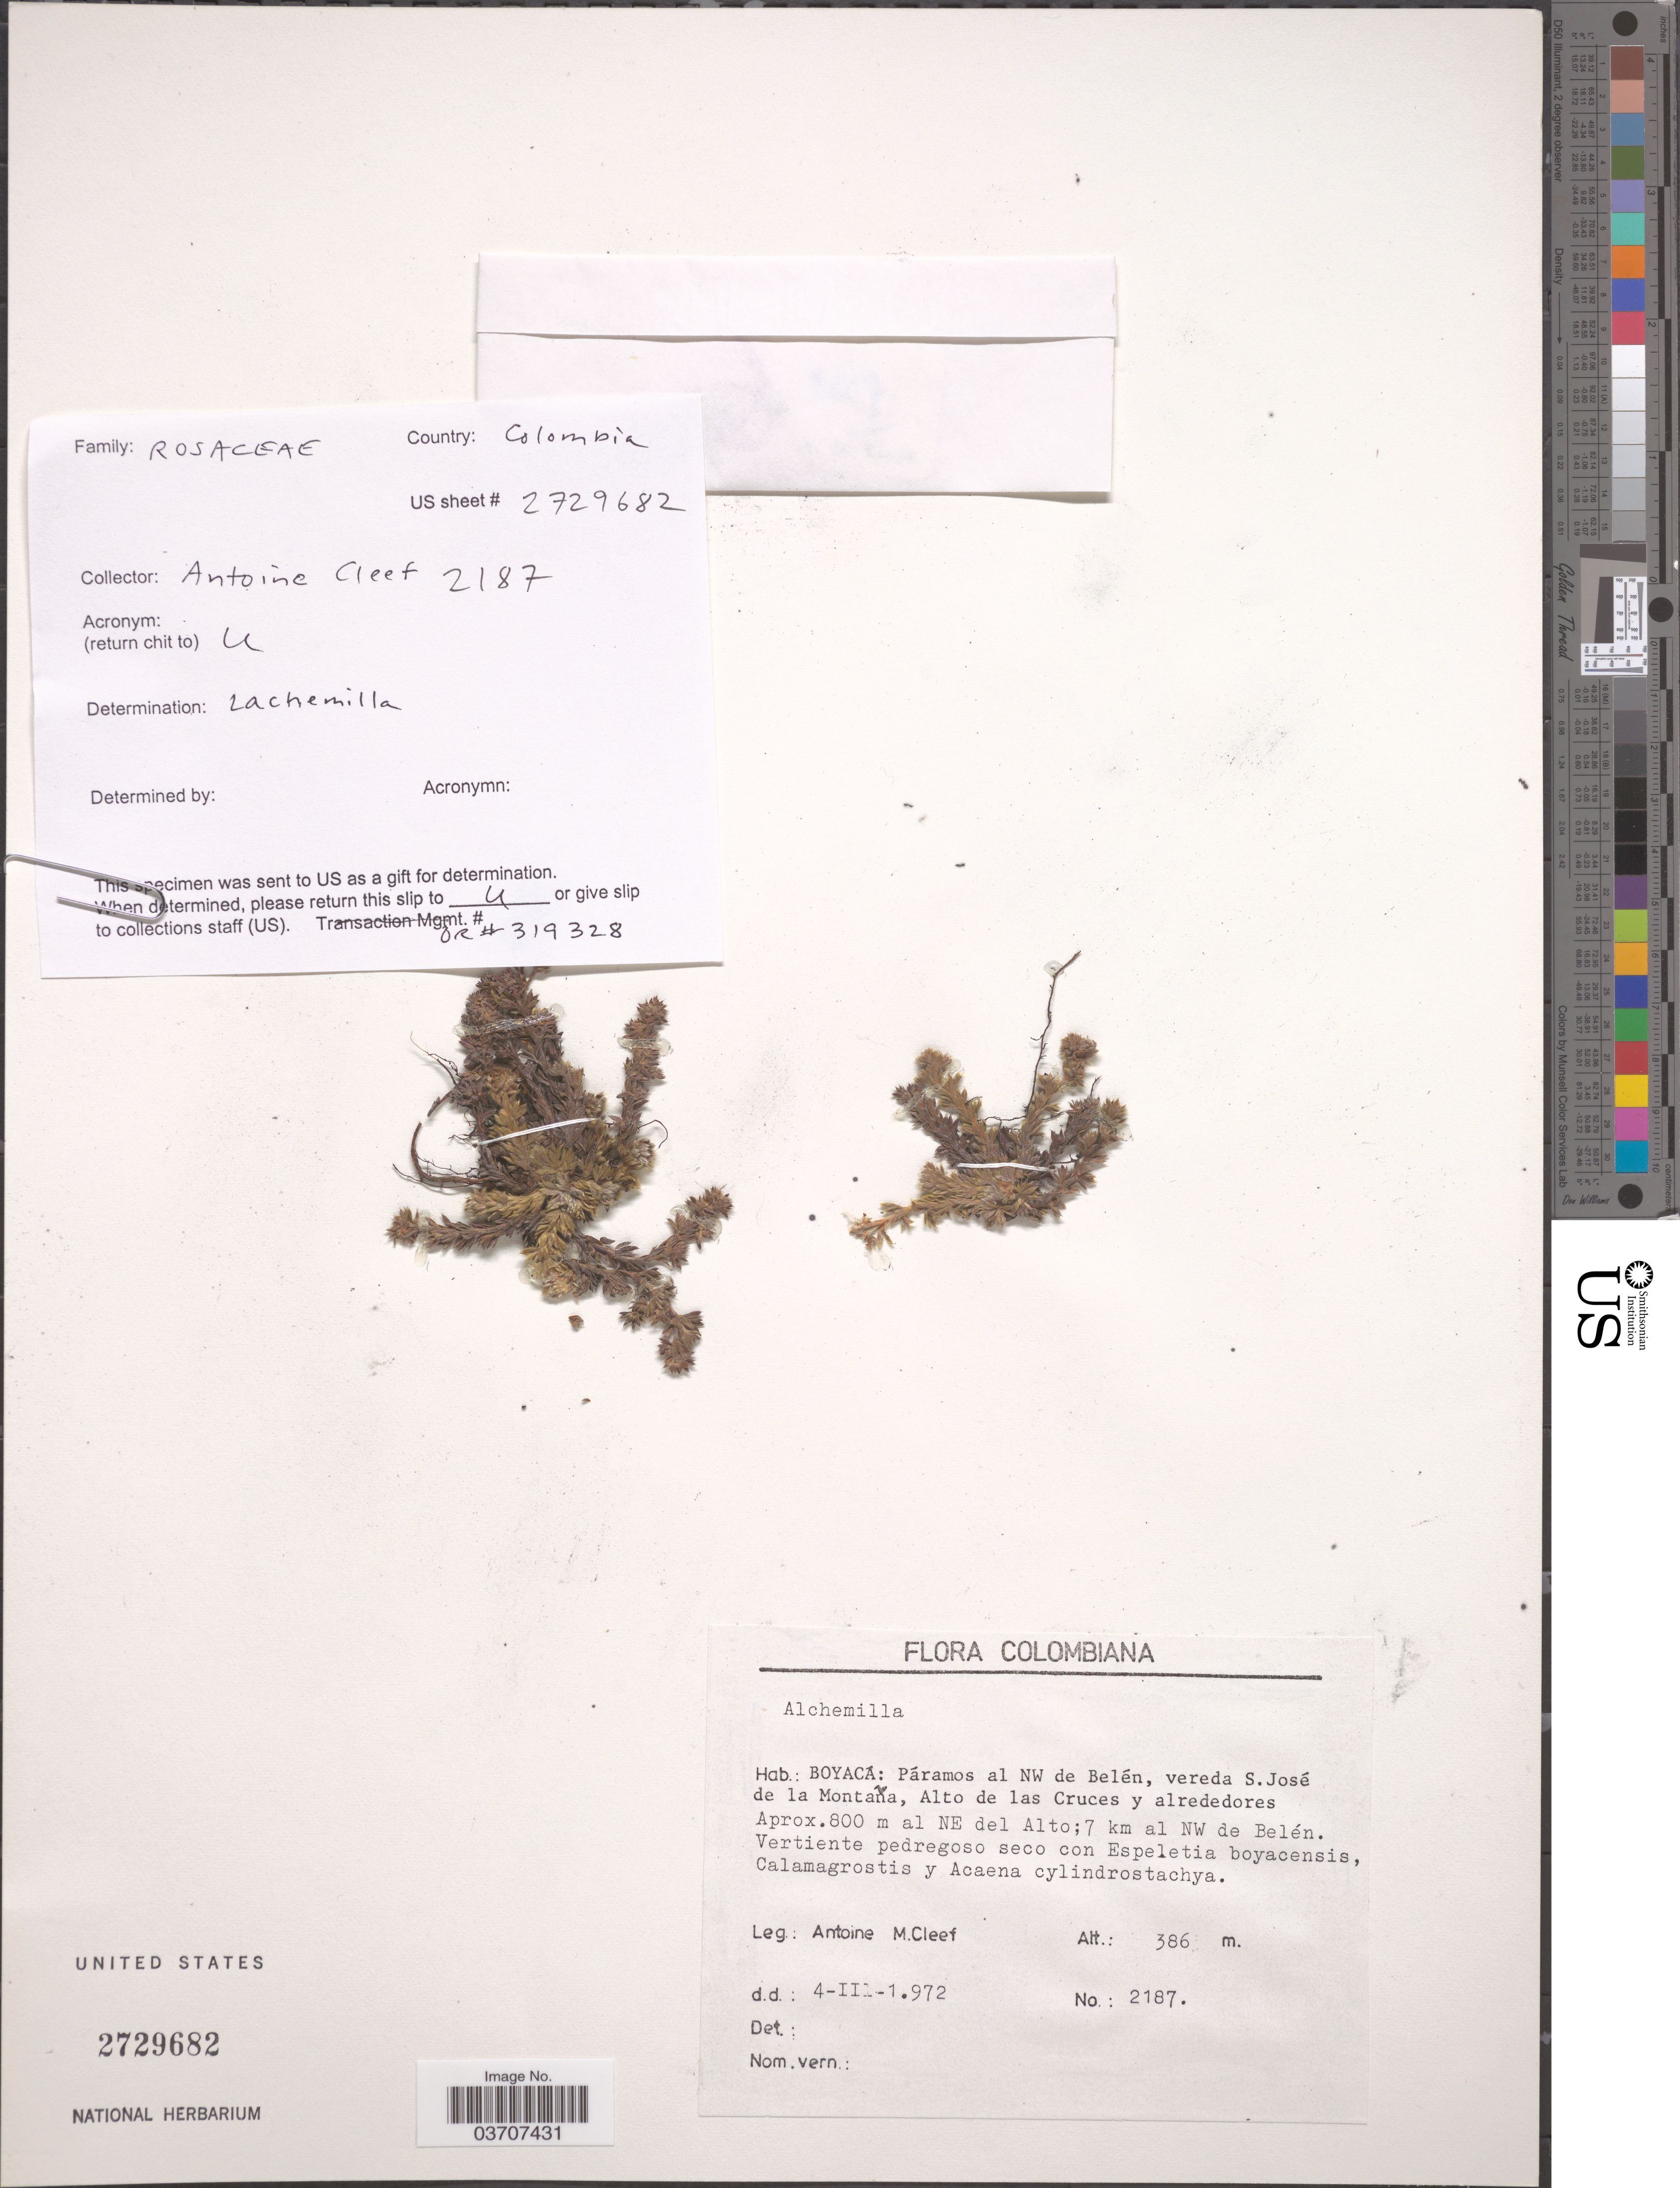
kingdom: Plantae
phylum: Tracheophyta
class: Magnoliopsida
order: Rosales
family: Rosaceae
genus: Lachemilla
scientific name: Lachemilla sp.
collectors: A. M. Cleef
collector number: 2187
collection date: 1972-03-04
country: Colombia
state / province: Boyacá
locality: Páramos al NW de Belén, vereda S. José de la Montaña, Alto de las Cruces y alrededores. Aprox.800 m al NE del Alto; 7 km al NW de Belén.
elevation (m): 386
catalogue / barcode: US 2729682